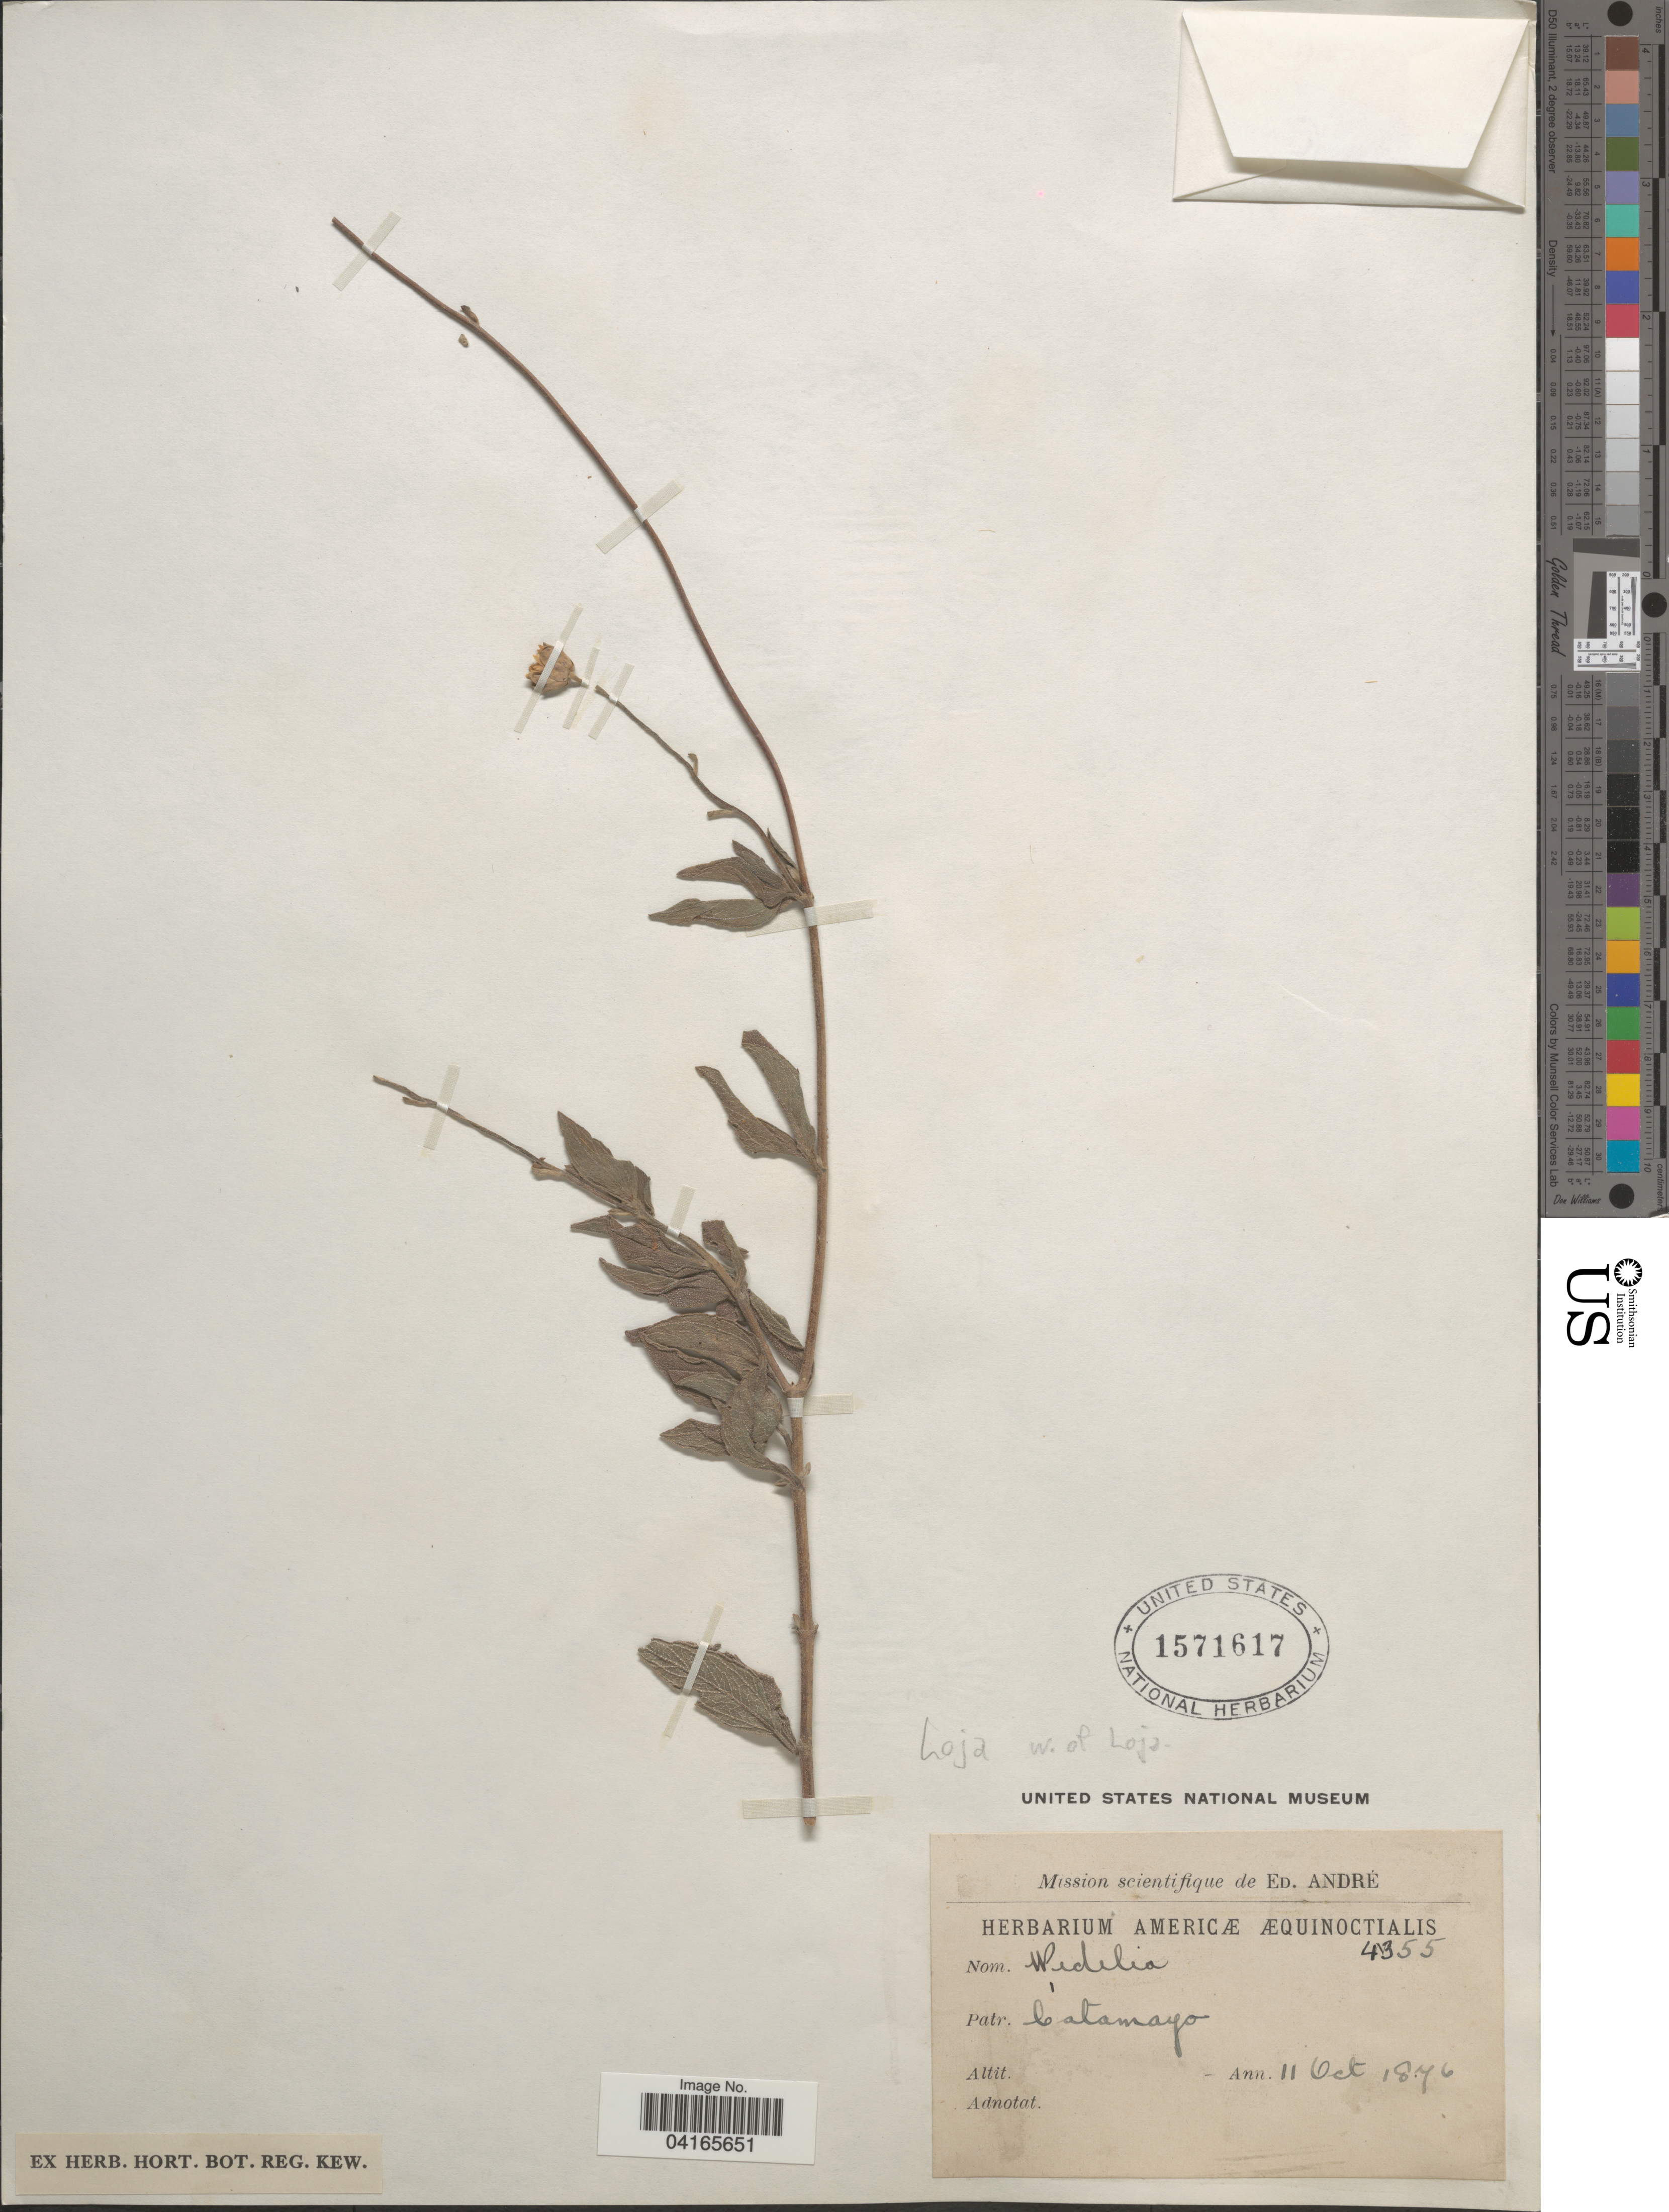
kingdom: Plantae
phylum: Tracheophyta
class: Magnoliopsida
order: Asterales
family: Asteraceae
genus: Wedelia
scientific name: Wedelia sp.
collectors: É. F. André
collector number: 4355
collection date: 1876-10-10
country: Ecuador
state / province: Loja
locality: Catamayo.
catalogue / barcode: US 1571617